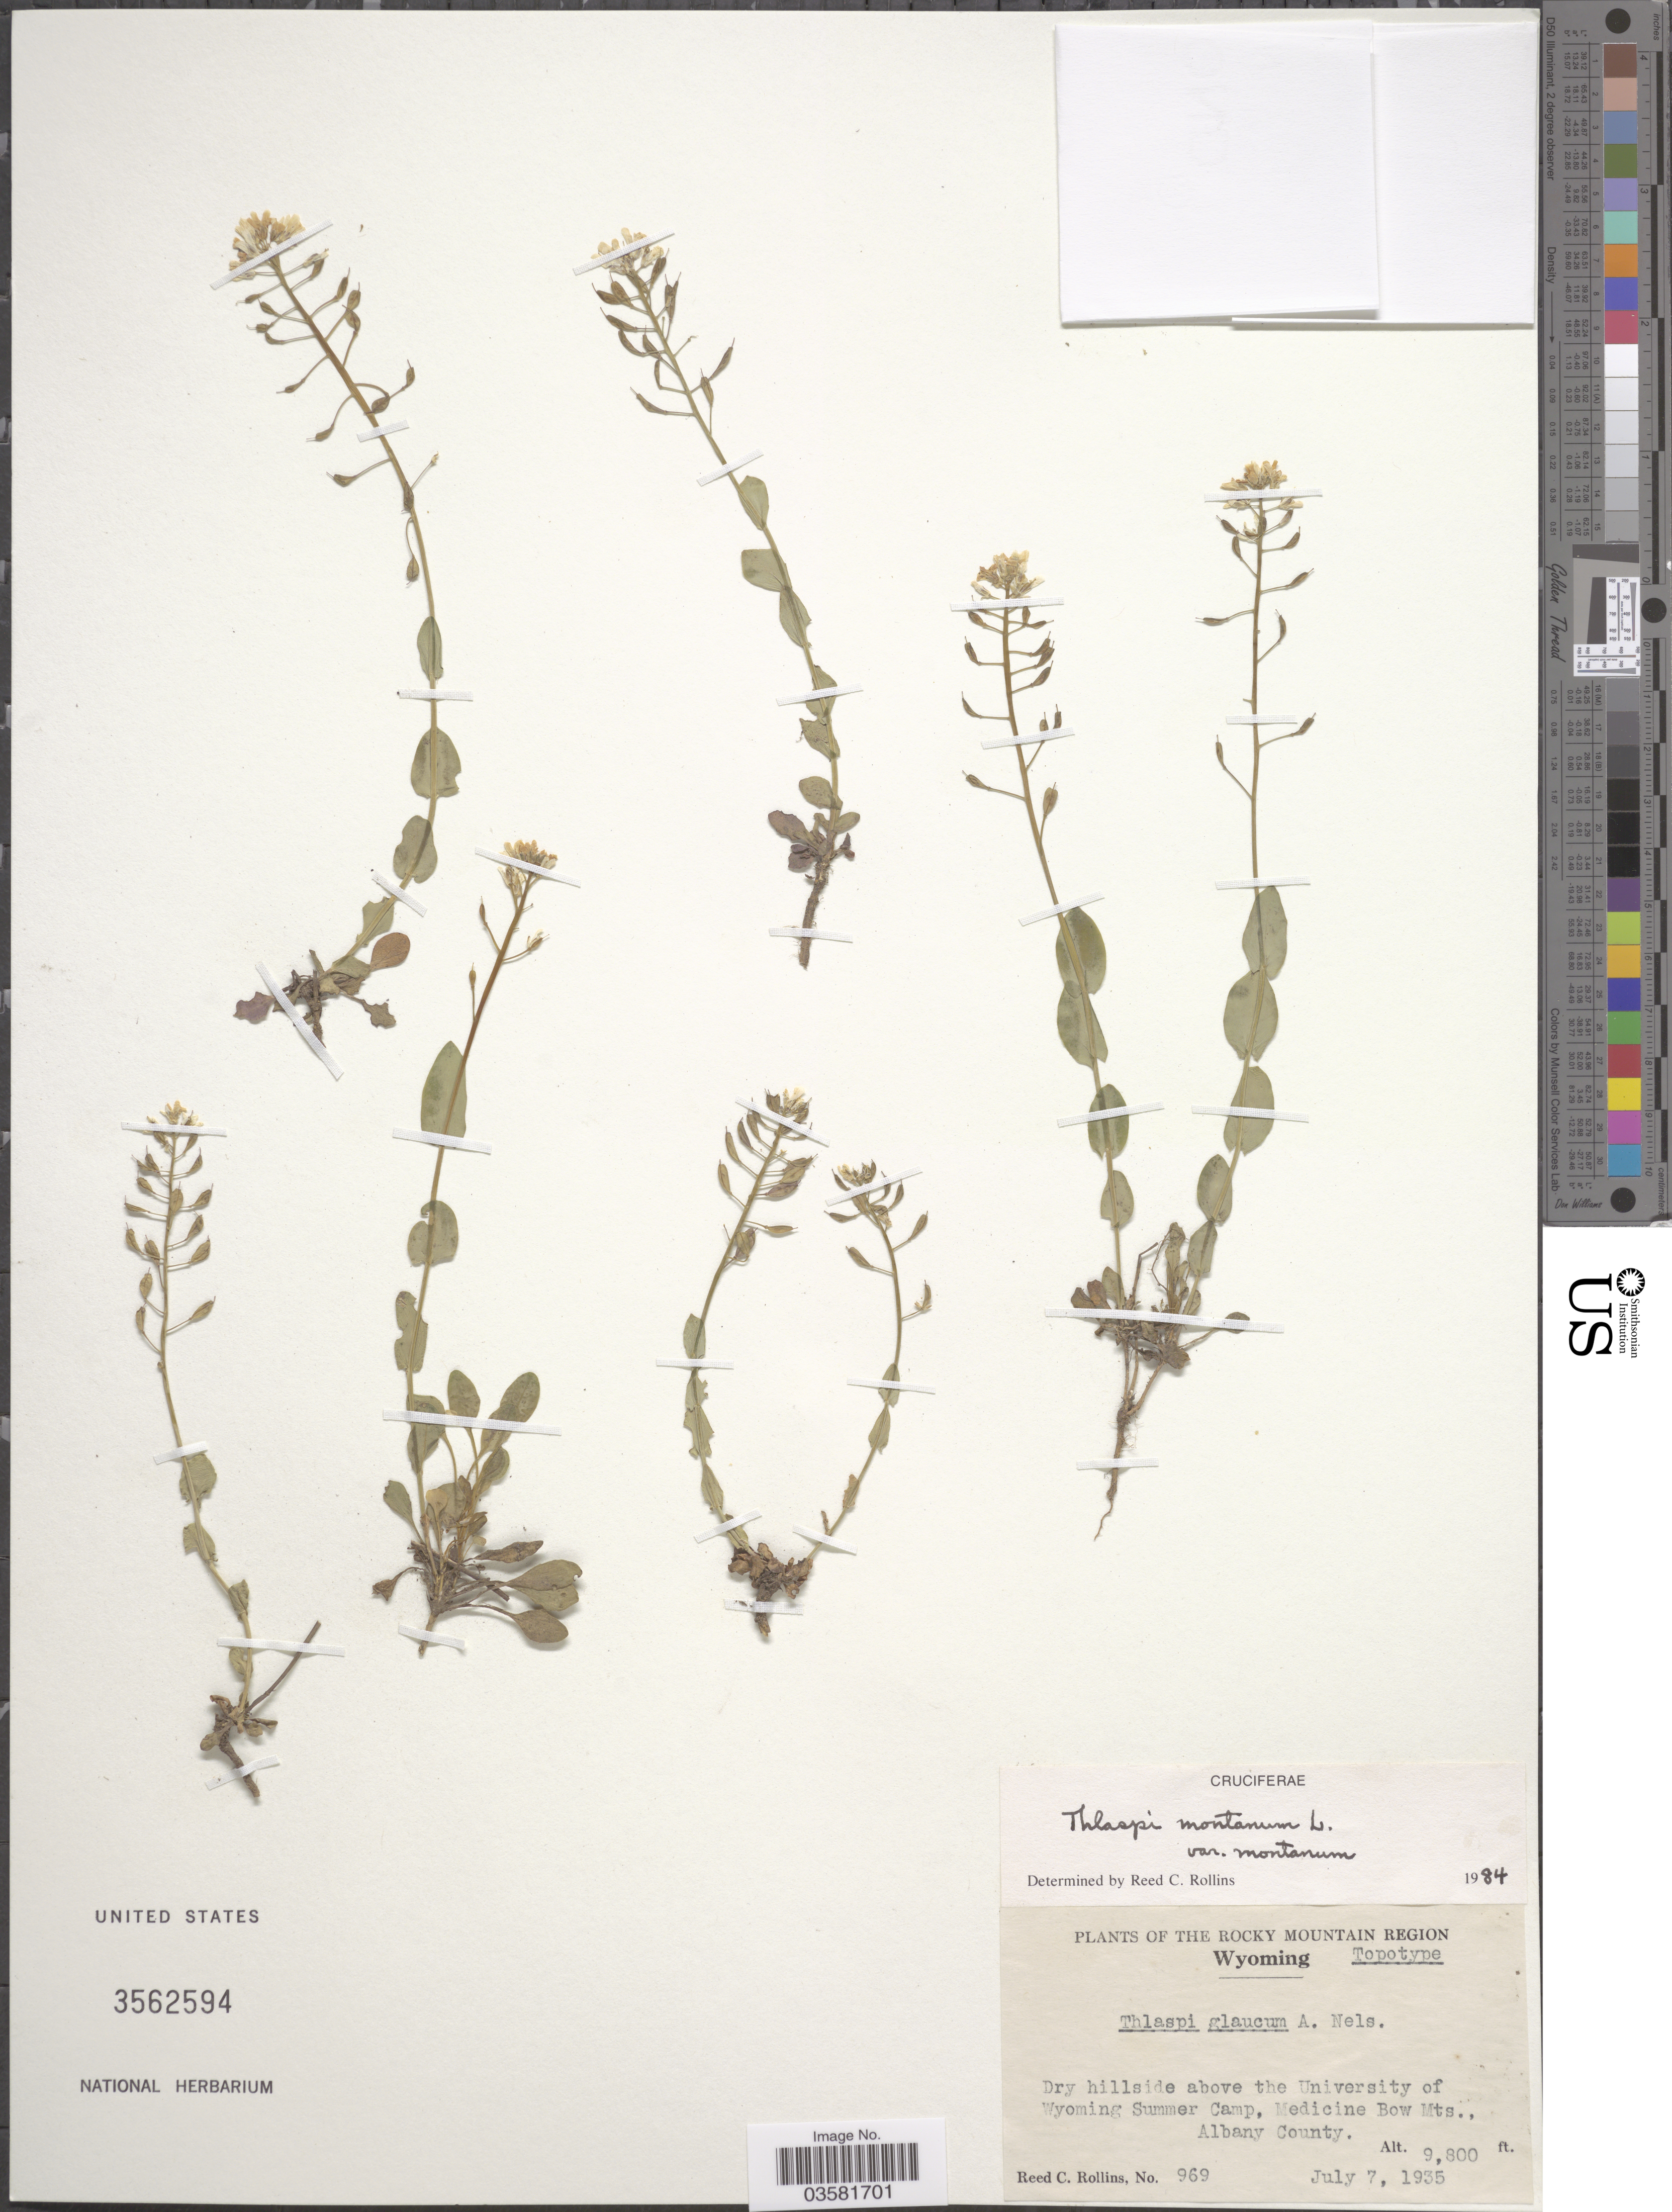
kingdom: Plantae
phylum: Tracheophyta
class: Magnoliopsida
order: Brassicales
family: Brassicaceae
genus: Thlaspi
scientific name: Thlaspi montanum var. montanum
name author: L.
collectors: R. C. Rollins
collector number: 969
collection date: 1935-07-07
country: United States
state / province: Wyoming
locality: The Rocky Mountain Region. Dry hillside above the University of Wyoming Summer Camp, Medicine Bow Mts., Albany County.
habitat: dry hillside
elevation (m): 2987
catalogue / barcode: US 3562594